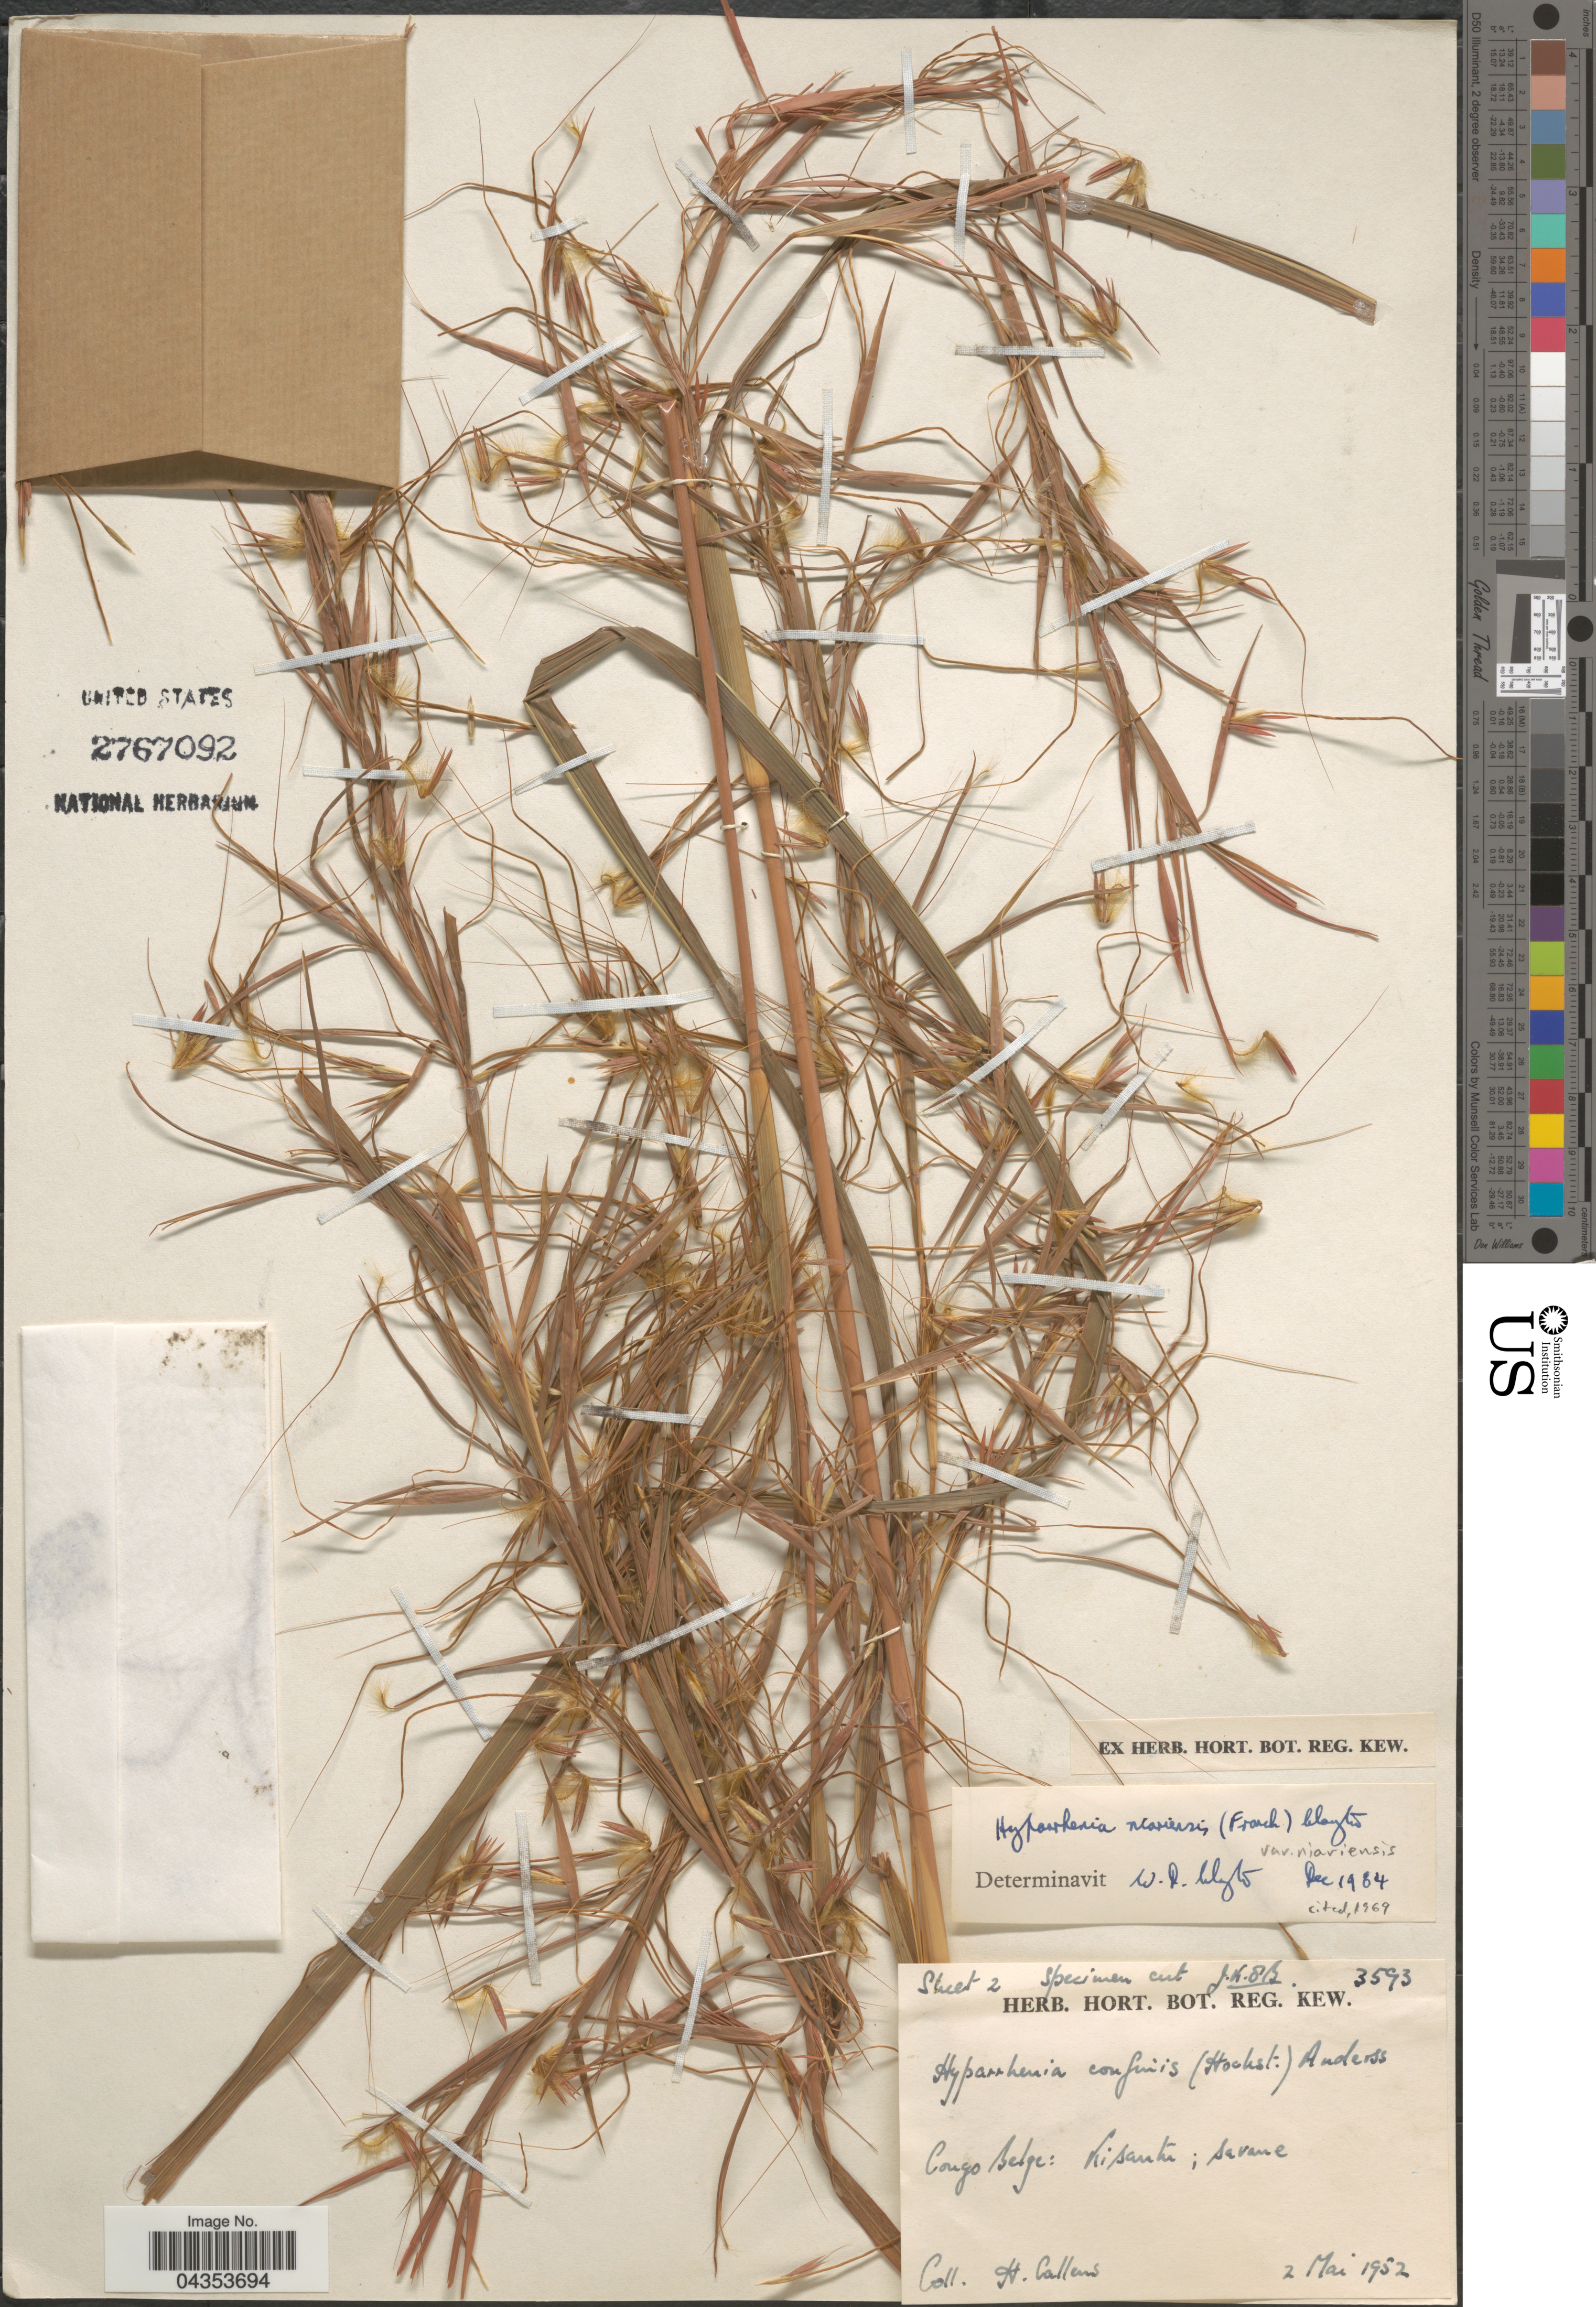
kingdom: Plantae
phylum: Tracheophyta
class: Liliopsida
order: Poales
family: Poaceae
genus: Hyparrhenia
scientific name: Hyparrhenia niariensis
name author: (Franch.) Clayton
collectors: H. Callens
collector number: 3593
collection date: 1952-05-02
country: Congo, Democratic Republic of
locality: Congo Belge: Kisantu.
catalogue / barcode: US 2767092